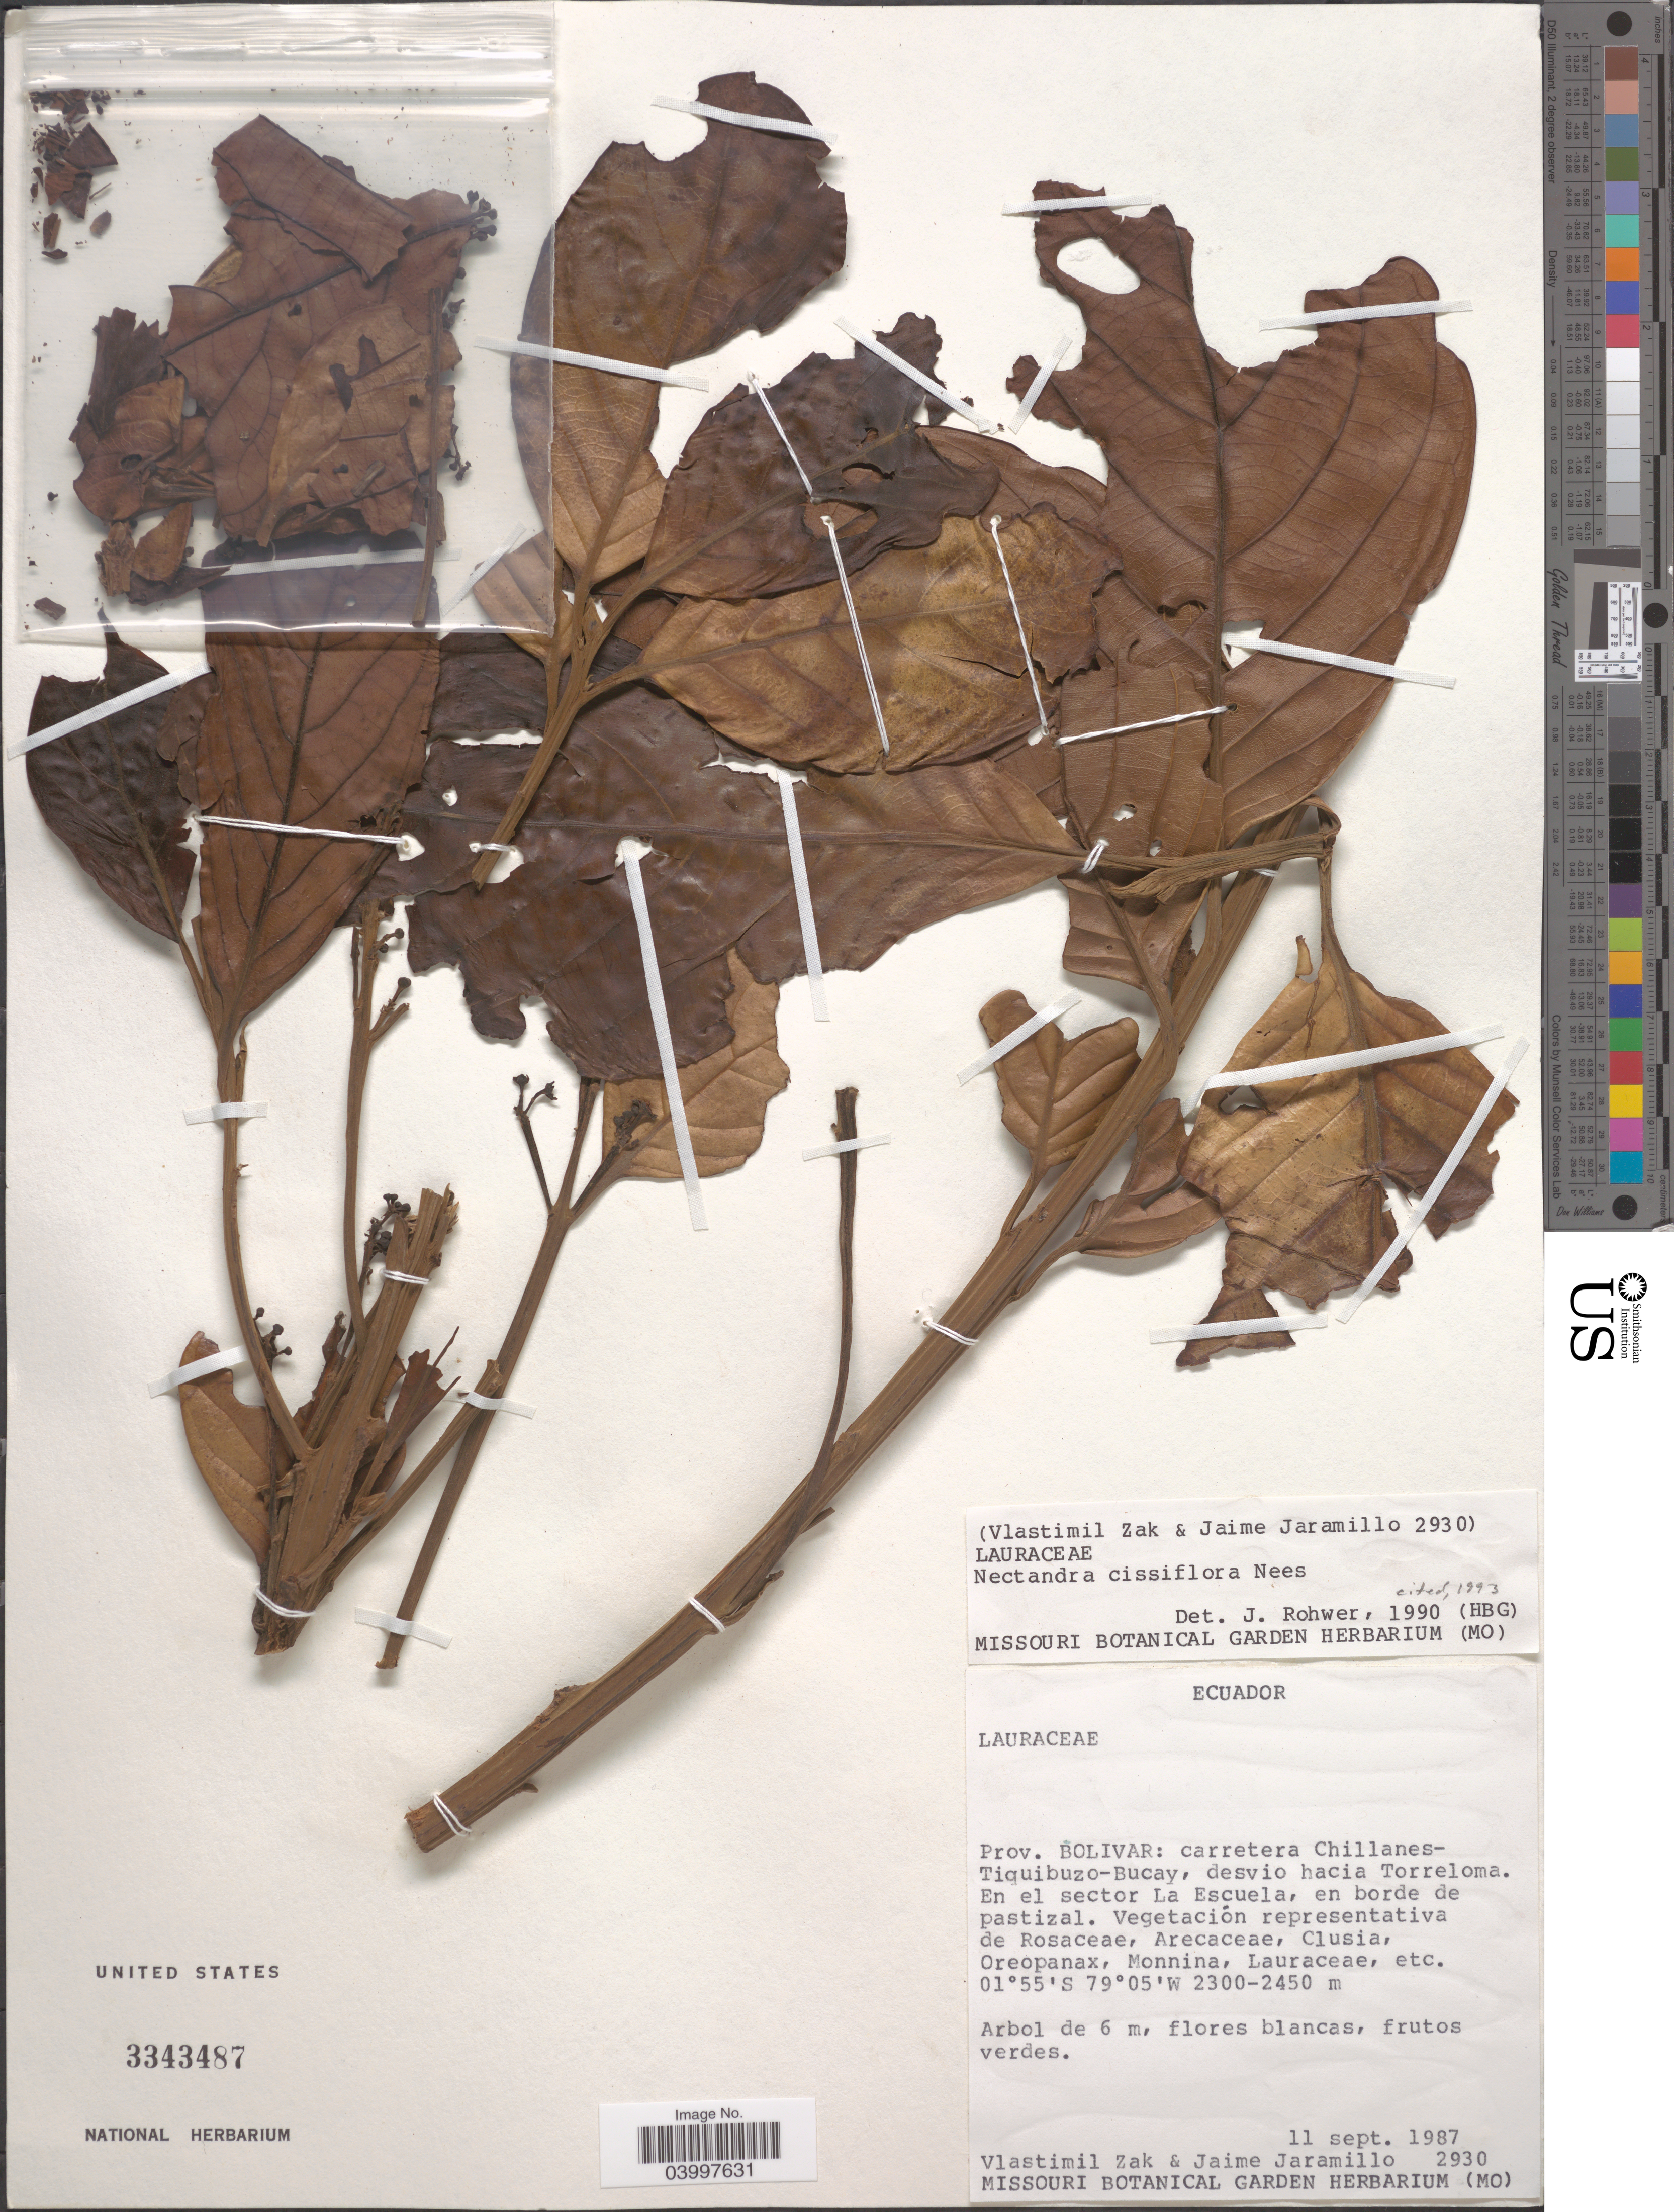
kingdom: Plantae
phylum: Tracheophyta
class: Magnoliopsida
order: Laurales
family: Lauraceae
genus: Nectandra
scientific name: Nectandra cissiflora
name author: Nees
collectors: V. Zak & J. Jaramillo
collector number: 2930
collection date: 1987-09-11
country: Ecuador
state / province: Bolívar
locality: Carretera Chillanes-Tiquibuzo-Bucay, desvio hacia Torreloma. En el sector La Escuela, en borde de pastizal. 0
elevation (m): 2300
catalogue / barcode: US 3343487